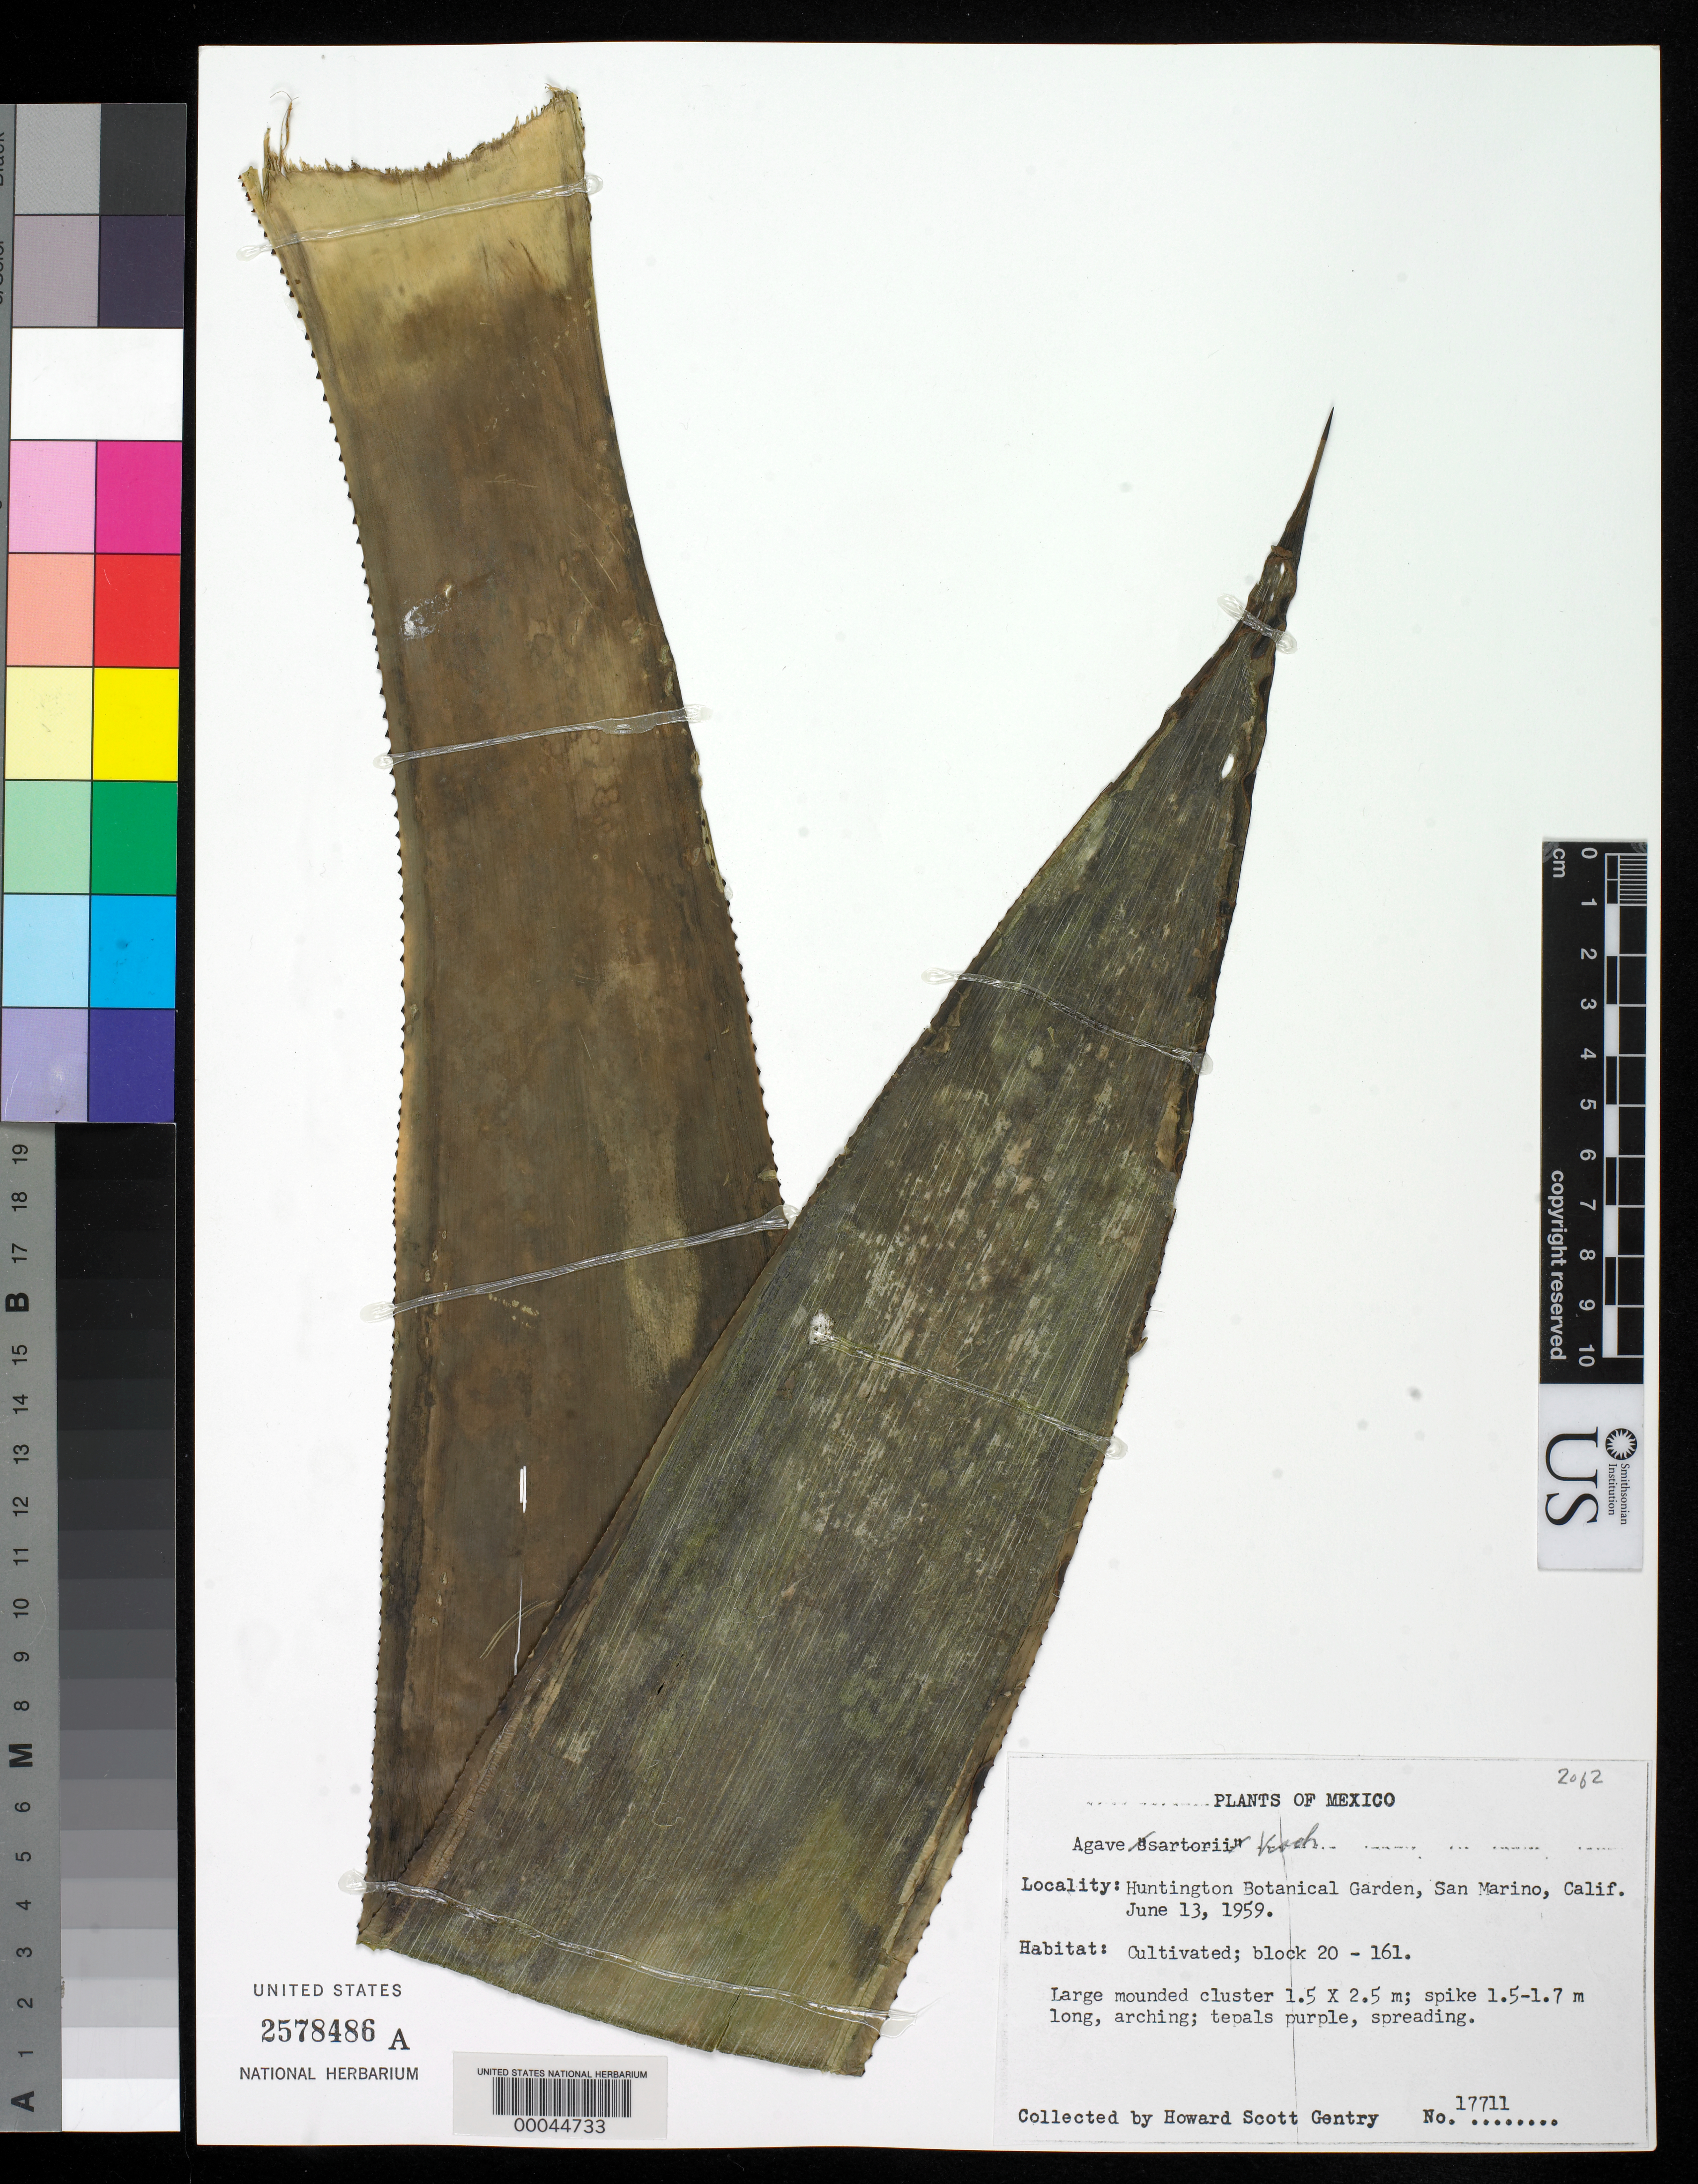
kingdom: Plantae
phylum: Tracheophyta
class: Liliopsida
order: Asparagales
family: Asparagaceae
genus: Agave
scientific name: Agave sartorii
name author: K. Koch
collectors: H. S. Gentry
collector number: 17711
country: Mexico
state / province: Sonora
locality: Sierra Tecurahui, SE of Sonora.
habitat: Cultivated, block 20 - 161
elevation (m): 610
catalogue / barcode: US 2578486A